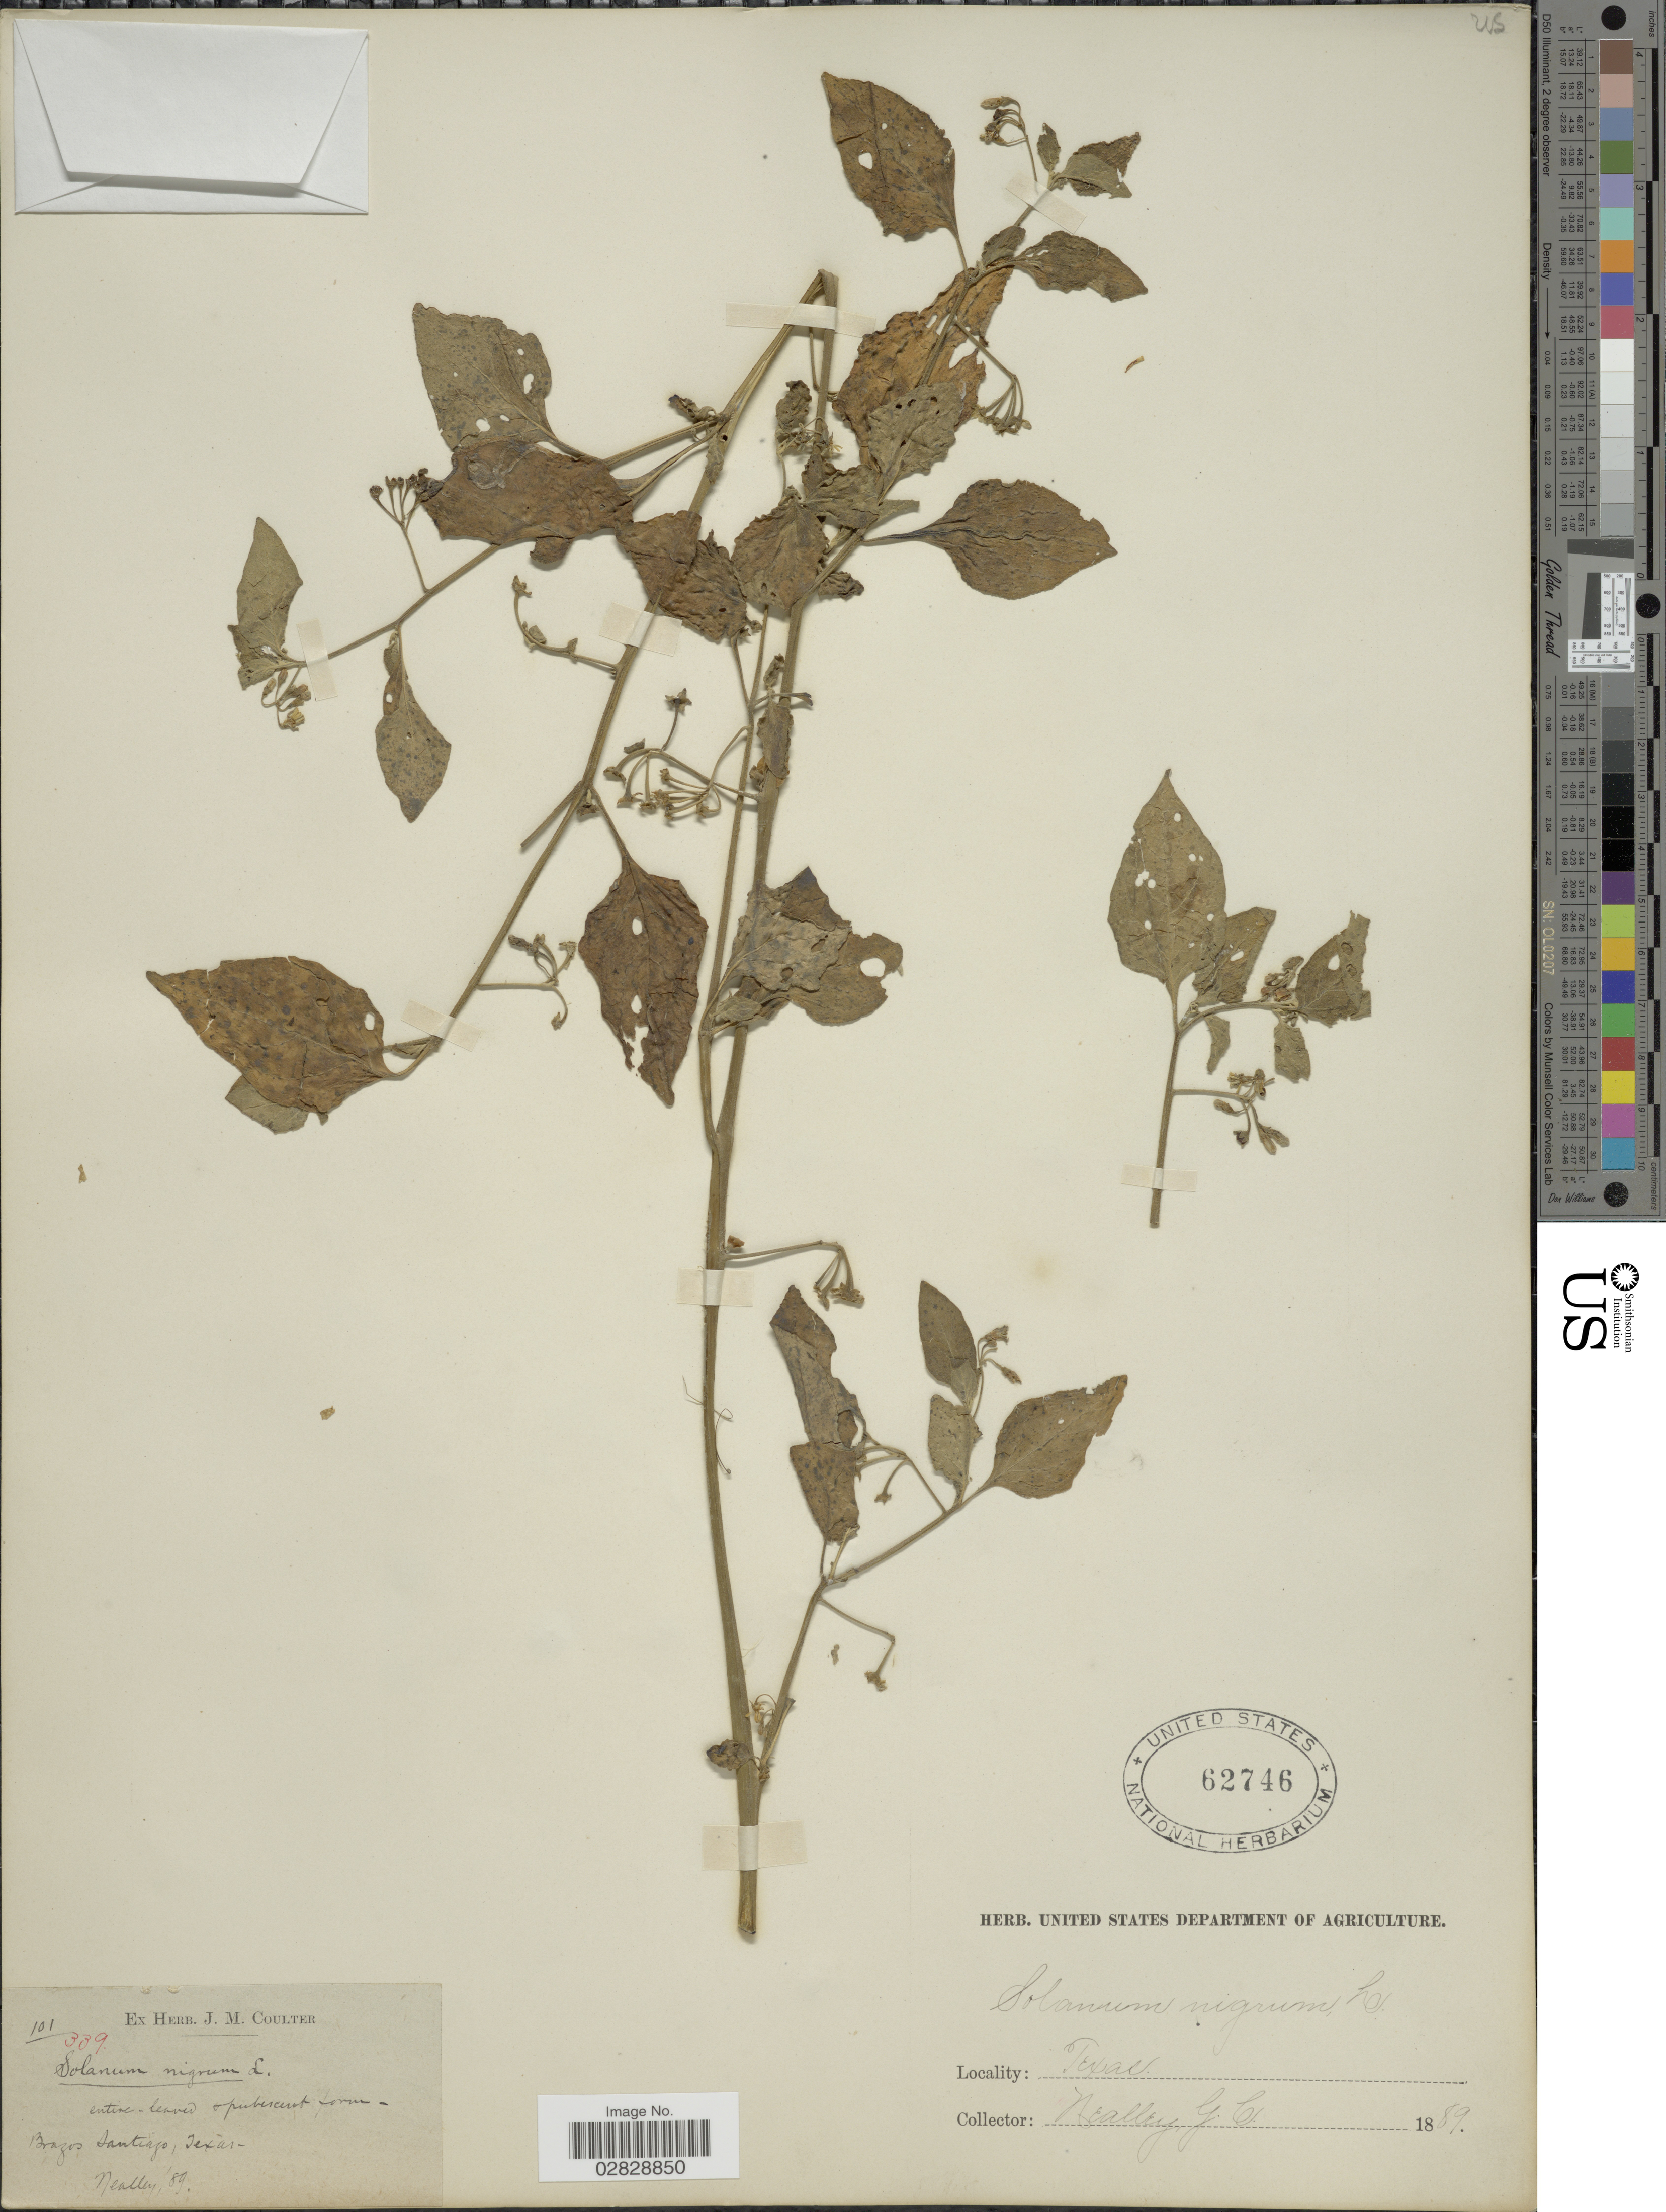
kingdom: Plantae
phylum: Tracheophyta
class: Magnoliopsida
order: Solanales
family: Solanaceae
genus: Solanum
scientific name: Solanum nigrescens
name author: M. Martens & Galeotti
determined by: Knapp, S. D.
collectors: G. C. Nealley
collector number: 101/339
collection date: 1889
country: United States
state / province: Texas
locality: Brazos Santiago.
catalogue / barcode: US 62746